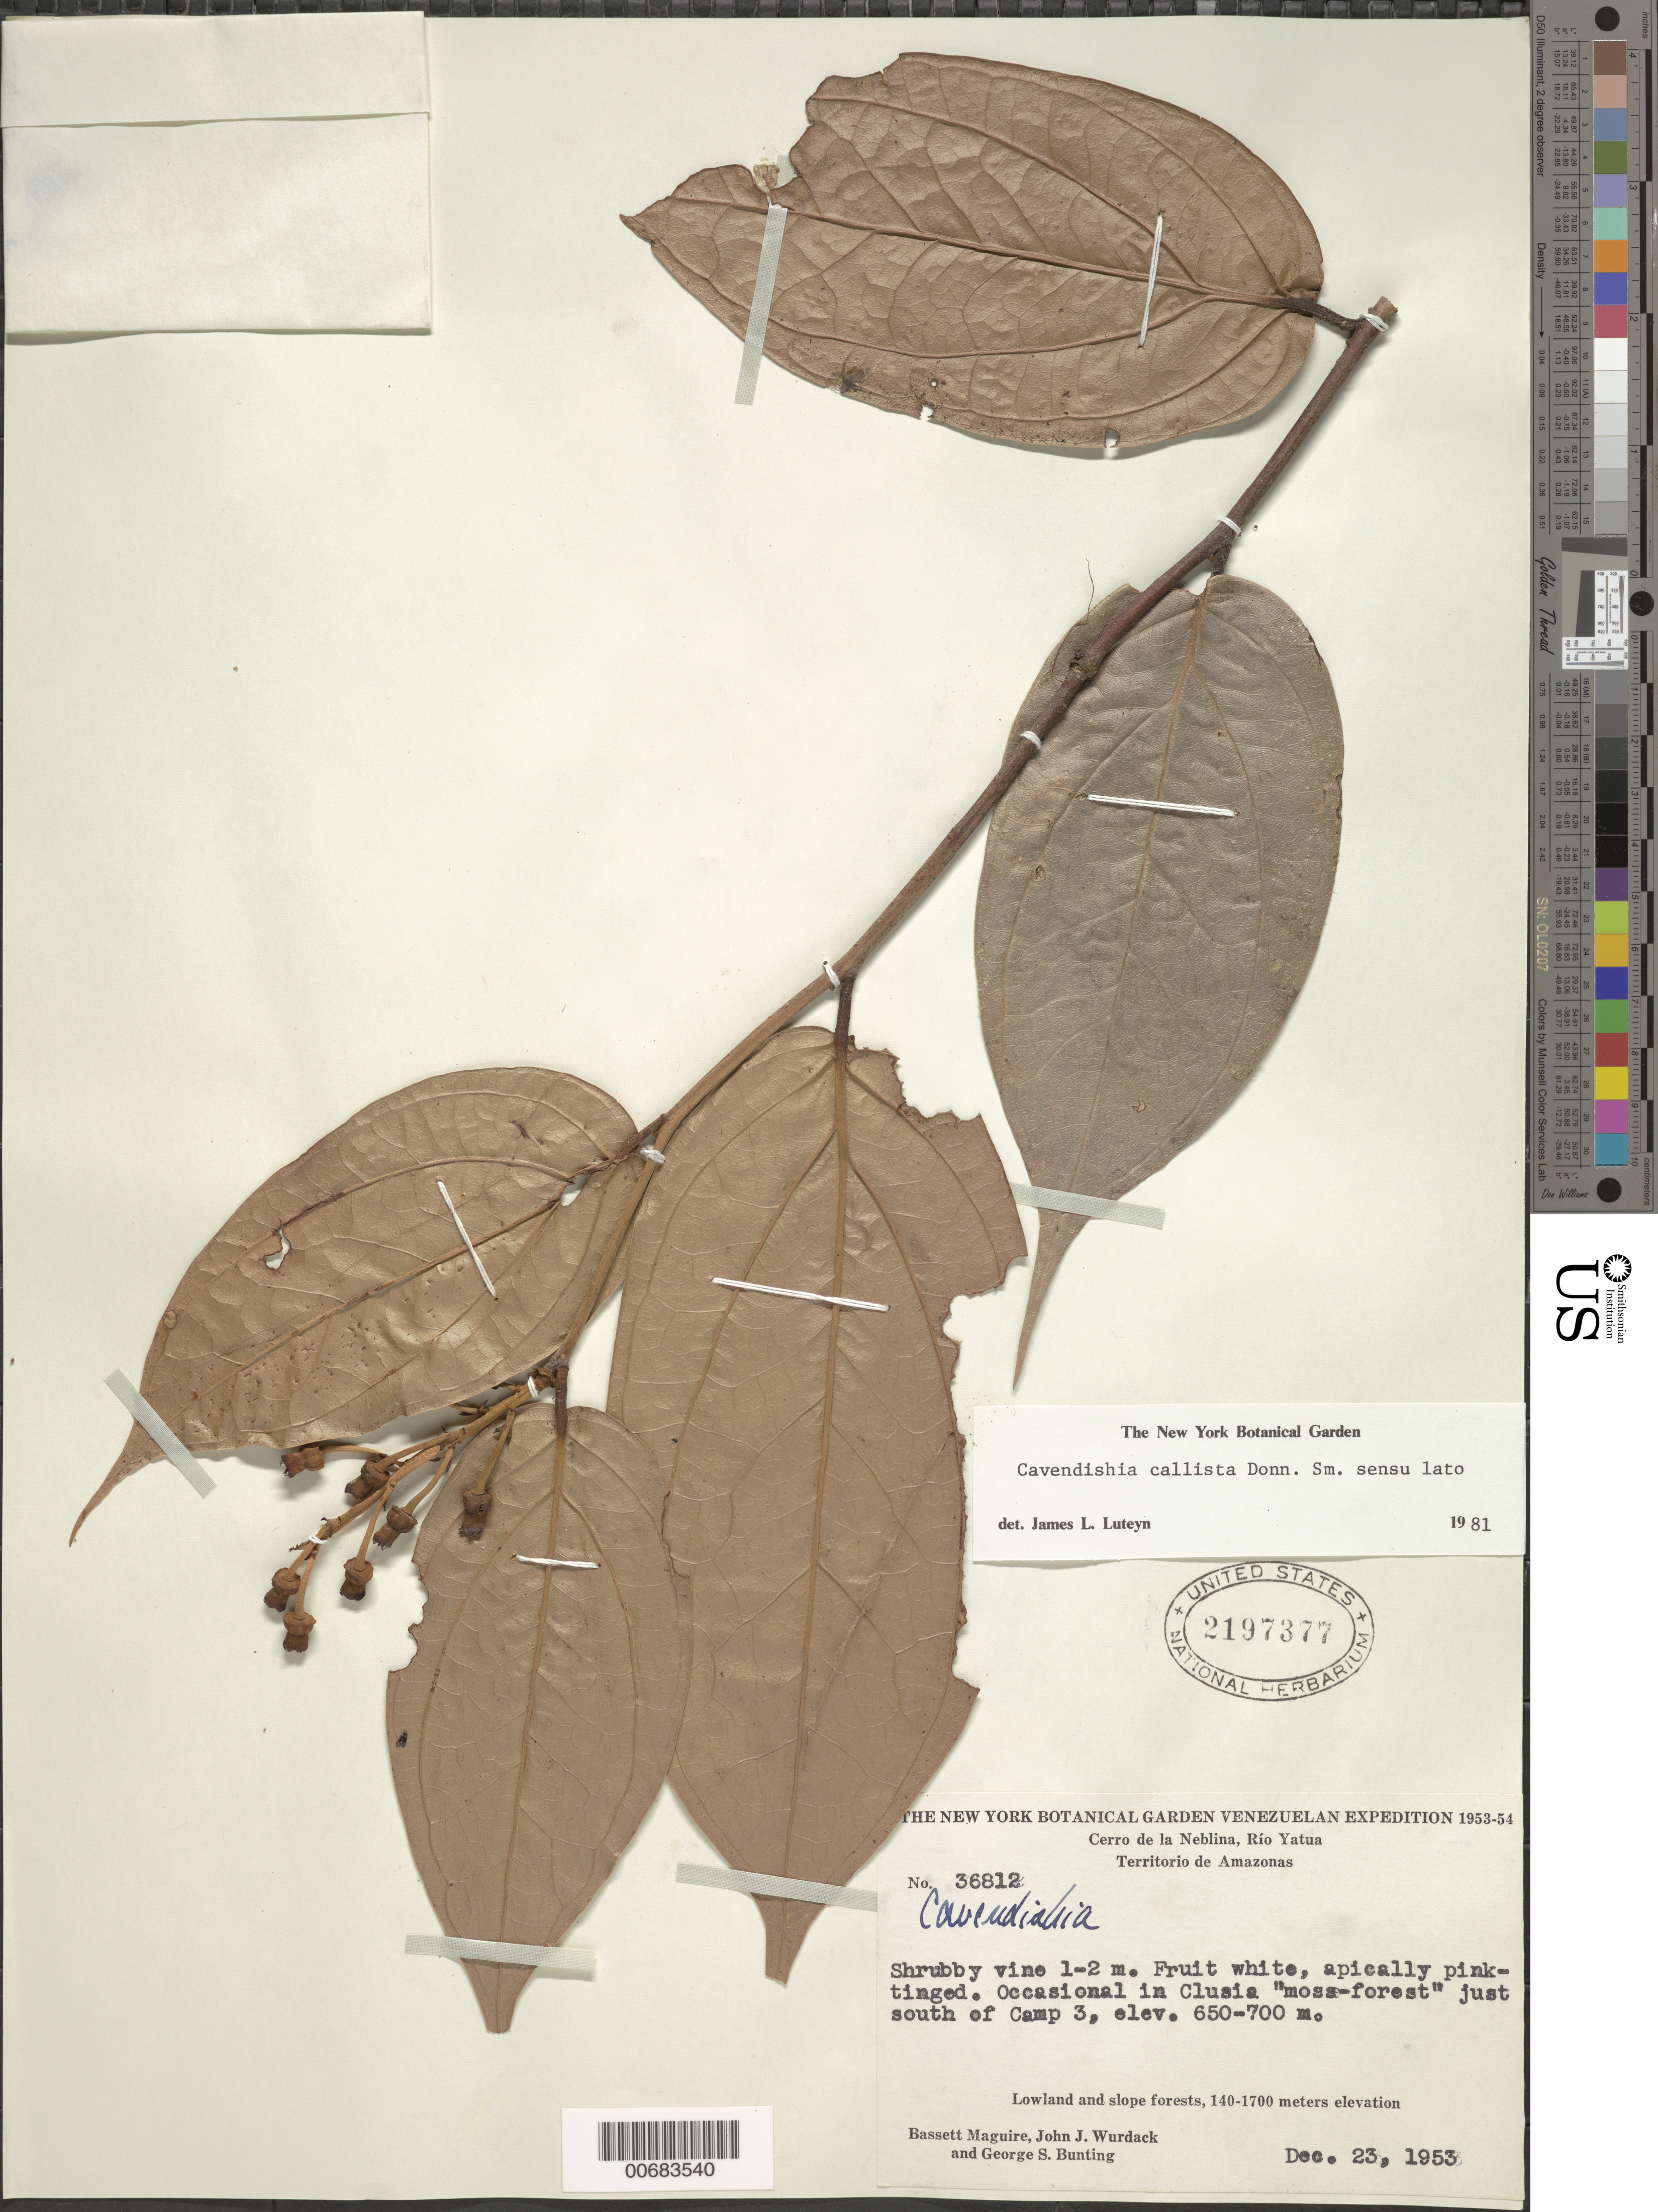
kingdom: Plantae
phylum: Tracheophyta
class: Magnoliopsida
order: Ericales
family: Ericaceae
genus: Cavendishia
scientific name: Cavendishia callista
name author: Donn. Sm.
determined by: Luteyn, J. L.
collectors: B. Maguire, J. J. Wurdack & G. S. Bunting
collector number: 36812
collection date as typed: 23-Dec-53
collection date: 1953-12-23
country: Venezuela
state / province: Amazonas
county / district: Río Negro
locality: Cerro de la Neblina, Río Yatua, S of Camp 3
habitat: Clusia "moss-forest"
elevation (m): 650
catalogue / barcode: US 2197377